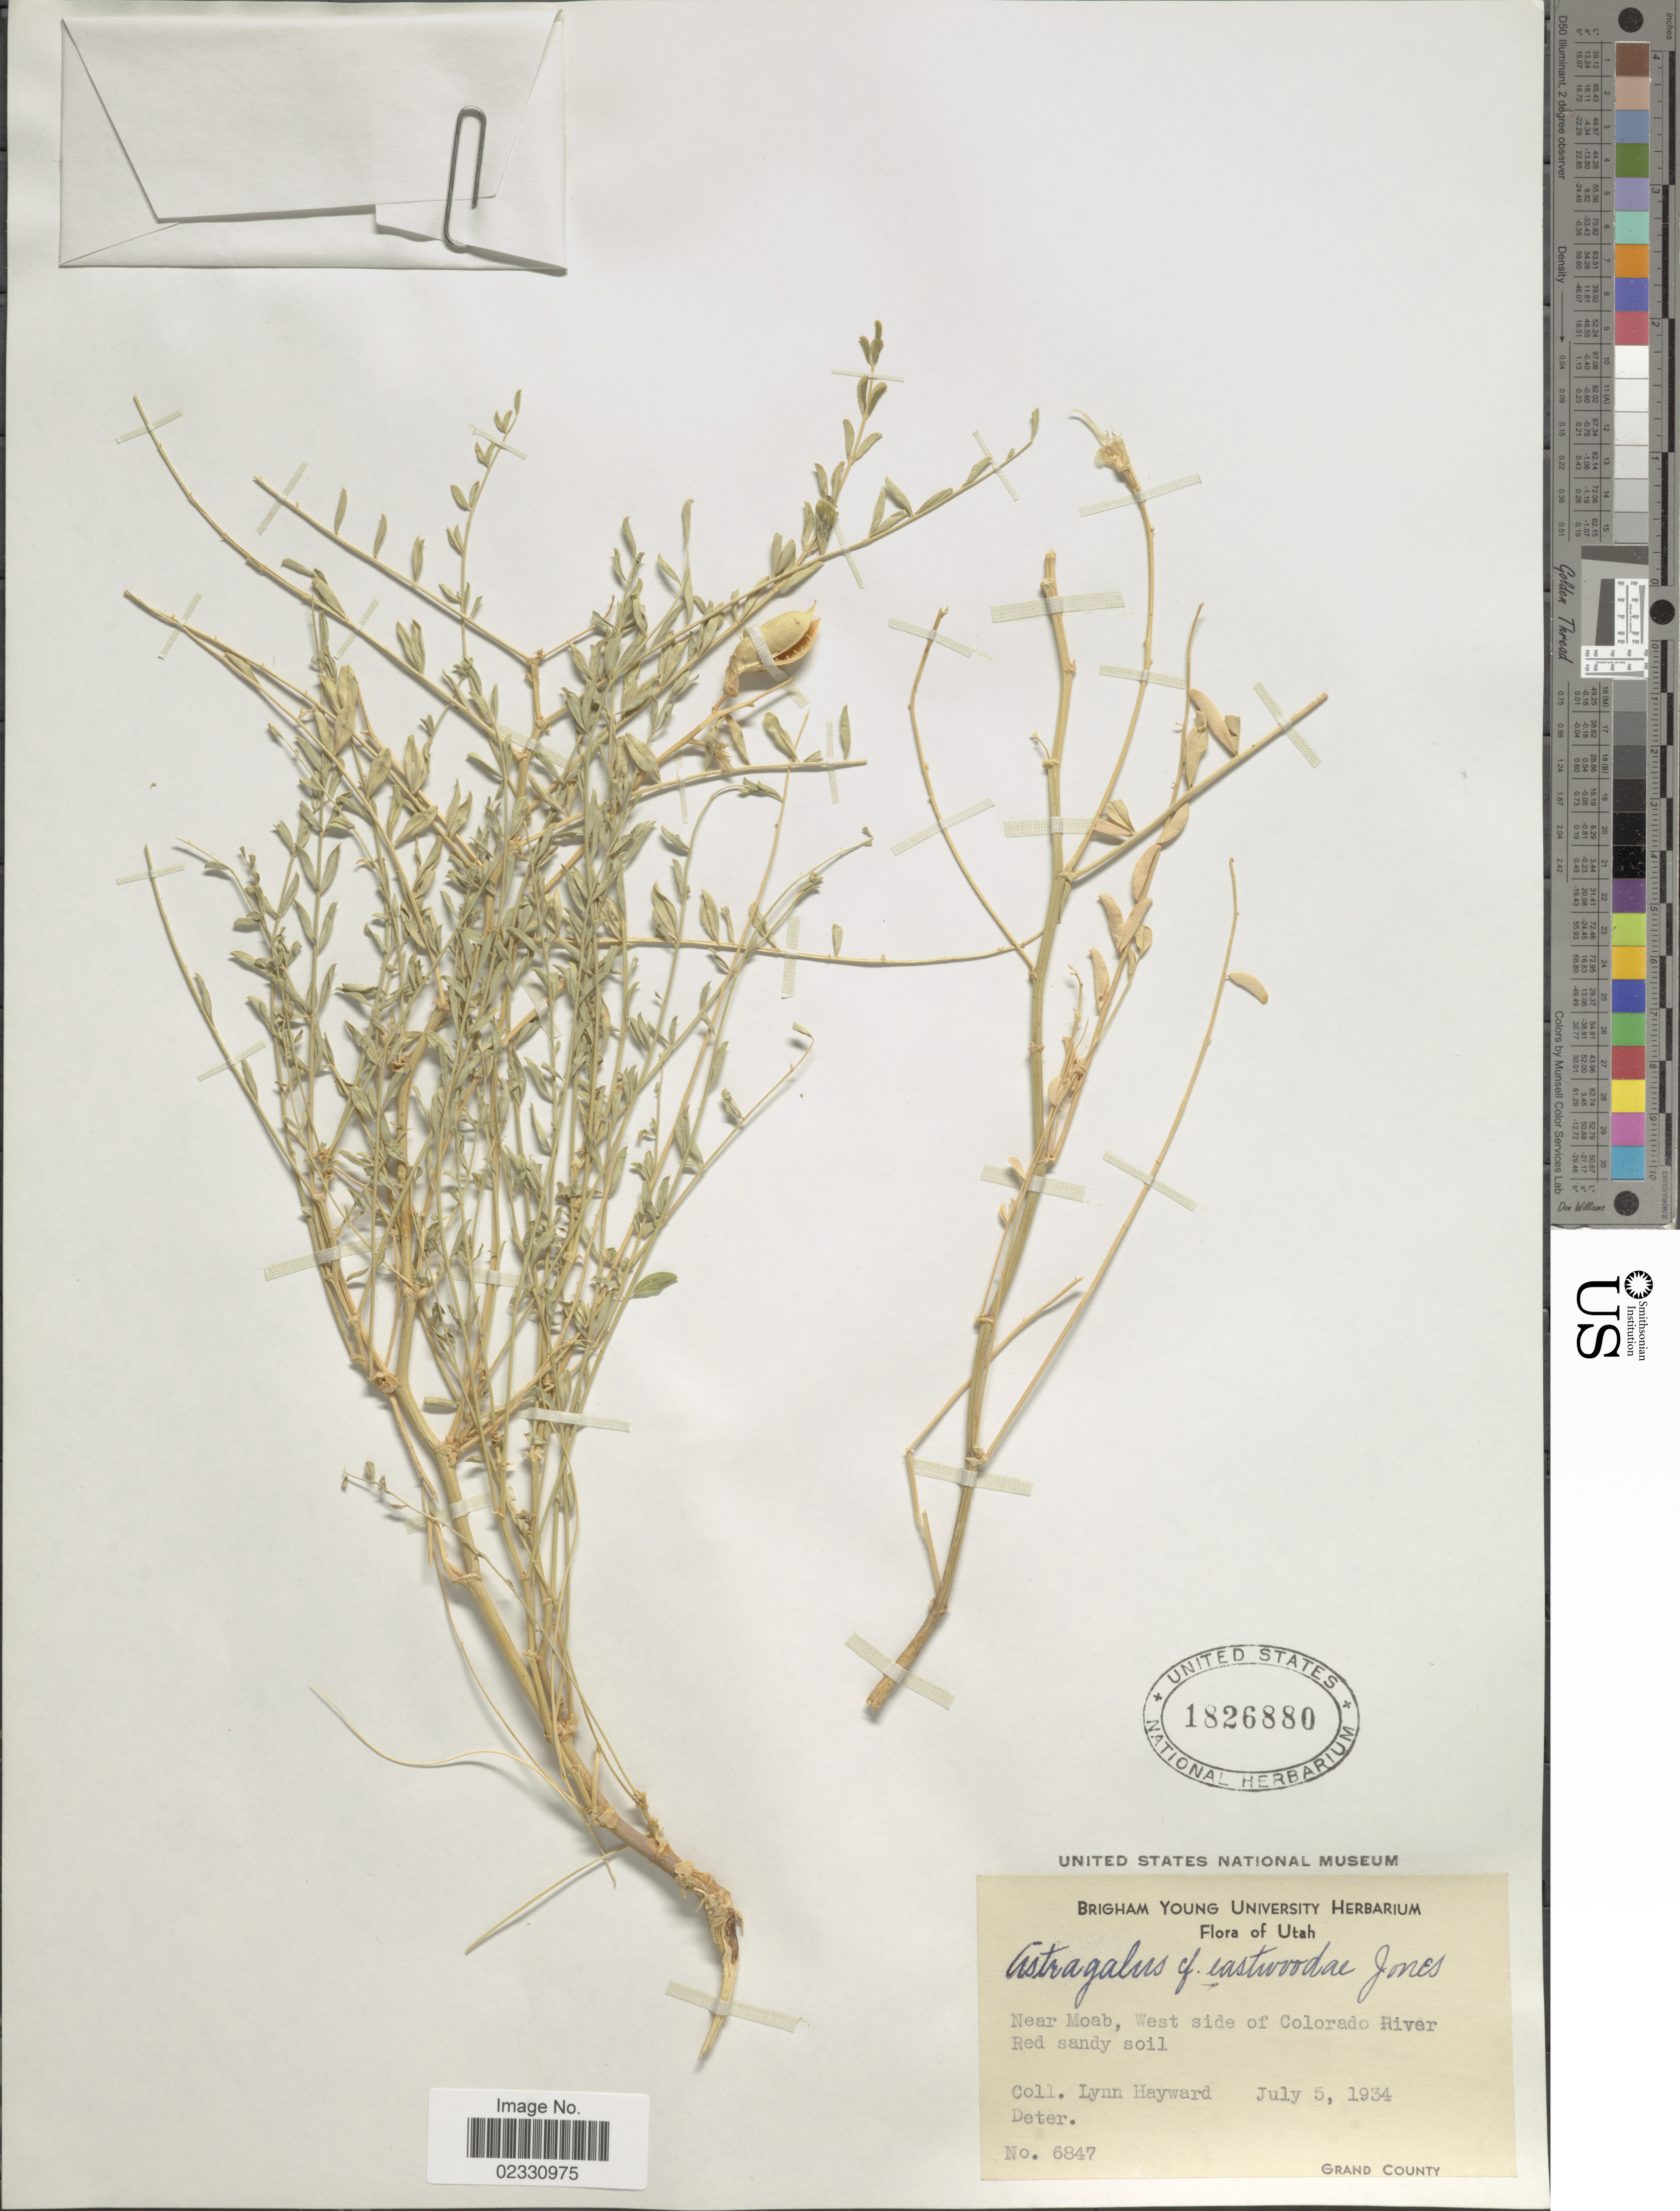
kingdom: Plantae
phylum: Tracheophyta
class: Magnoliopsida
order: Fabales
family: Fabaceae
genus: Astragalus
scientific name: Astragalus eastwoodiae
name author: M.E. Jones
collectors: L. Hayward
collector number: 6847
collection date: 1934-07-05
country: United States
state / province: Utah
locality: Near Moab, West side of Colorado River Red sandy soil, Grand County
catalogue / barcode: US 1826880